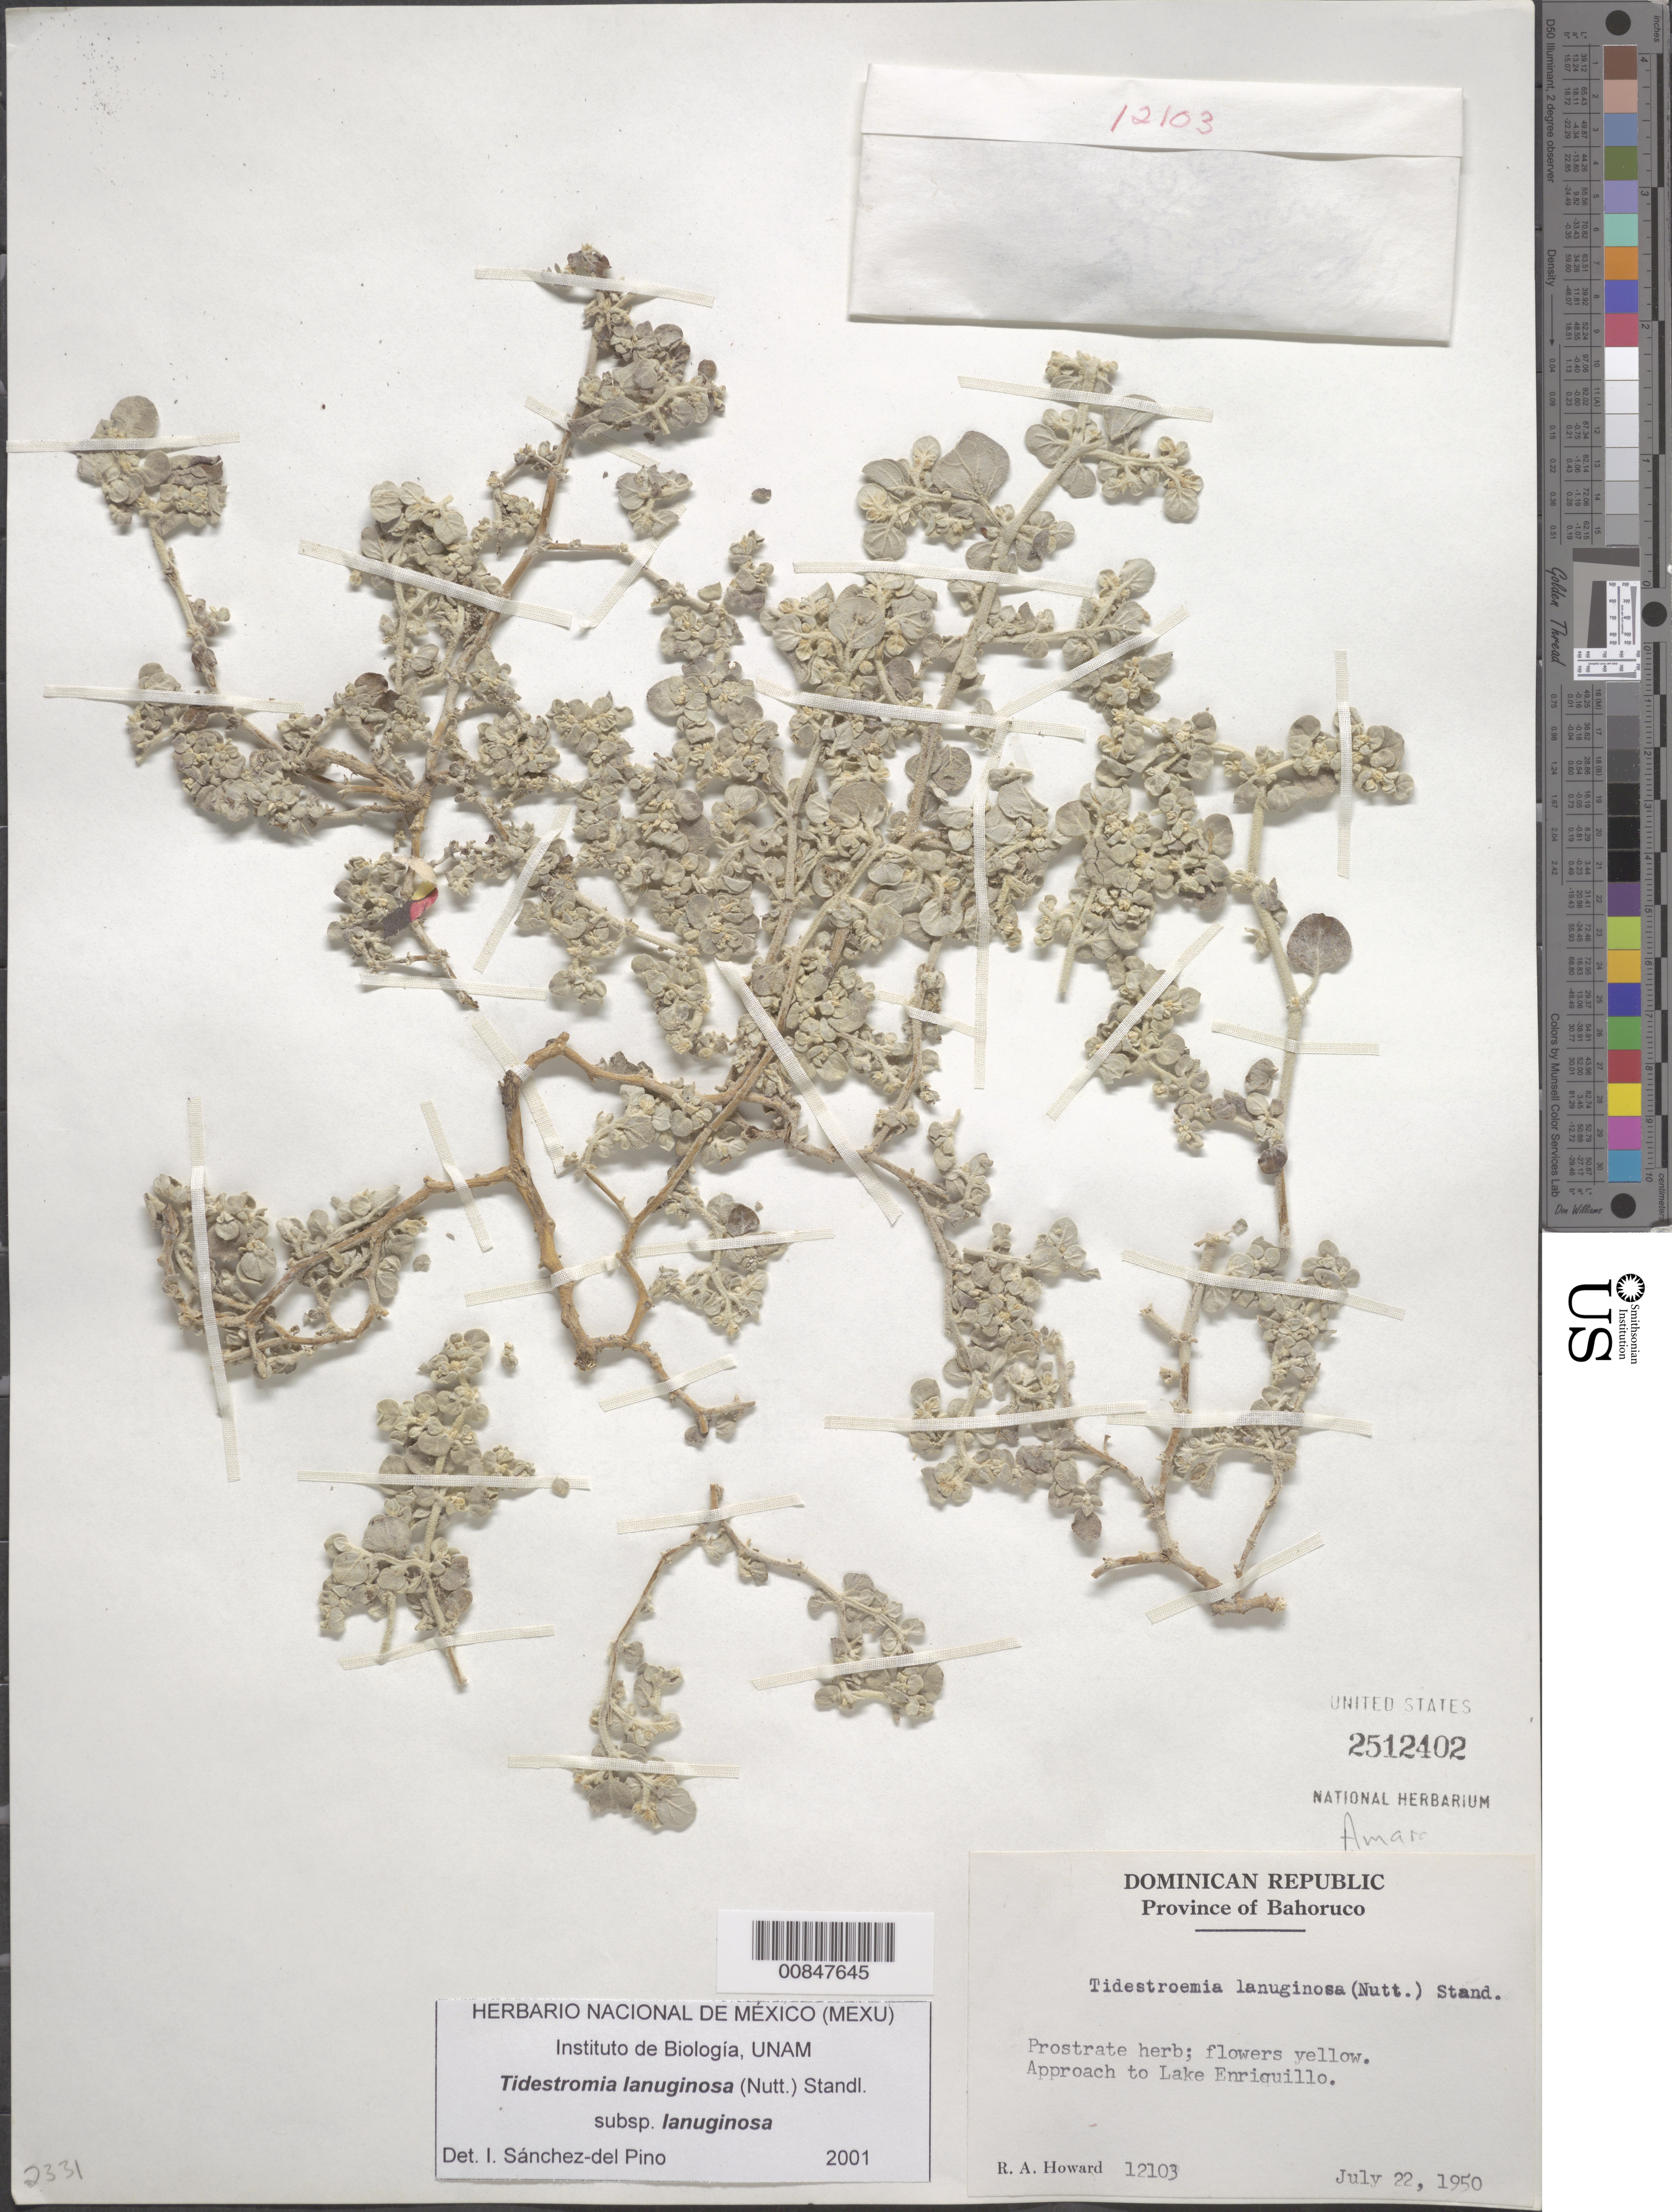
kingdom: Plantae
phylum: Tracheophyta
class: Magnoliopsida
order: Caryophyllales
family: Amaranthaceae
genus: Tidestromia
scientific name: Tidestromia lanuginosa subsp. lanuginosa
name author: (Nutt.) Standl.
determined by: Sánchez-del Pino, I.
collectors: R. A. Howard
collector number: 12103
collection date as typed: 22 Jul 1950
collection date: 1950-07-22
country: Dominican Republic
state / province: Baoruco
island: Hispaniola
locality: Approach to Lake Enriquillo.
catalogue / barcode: US 2512402